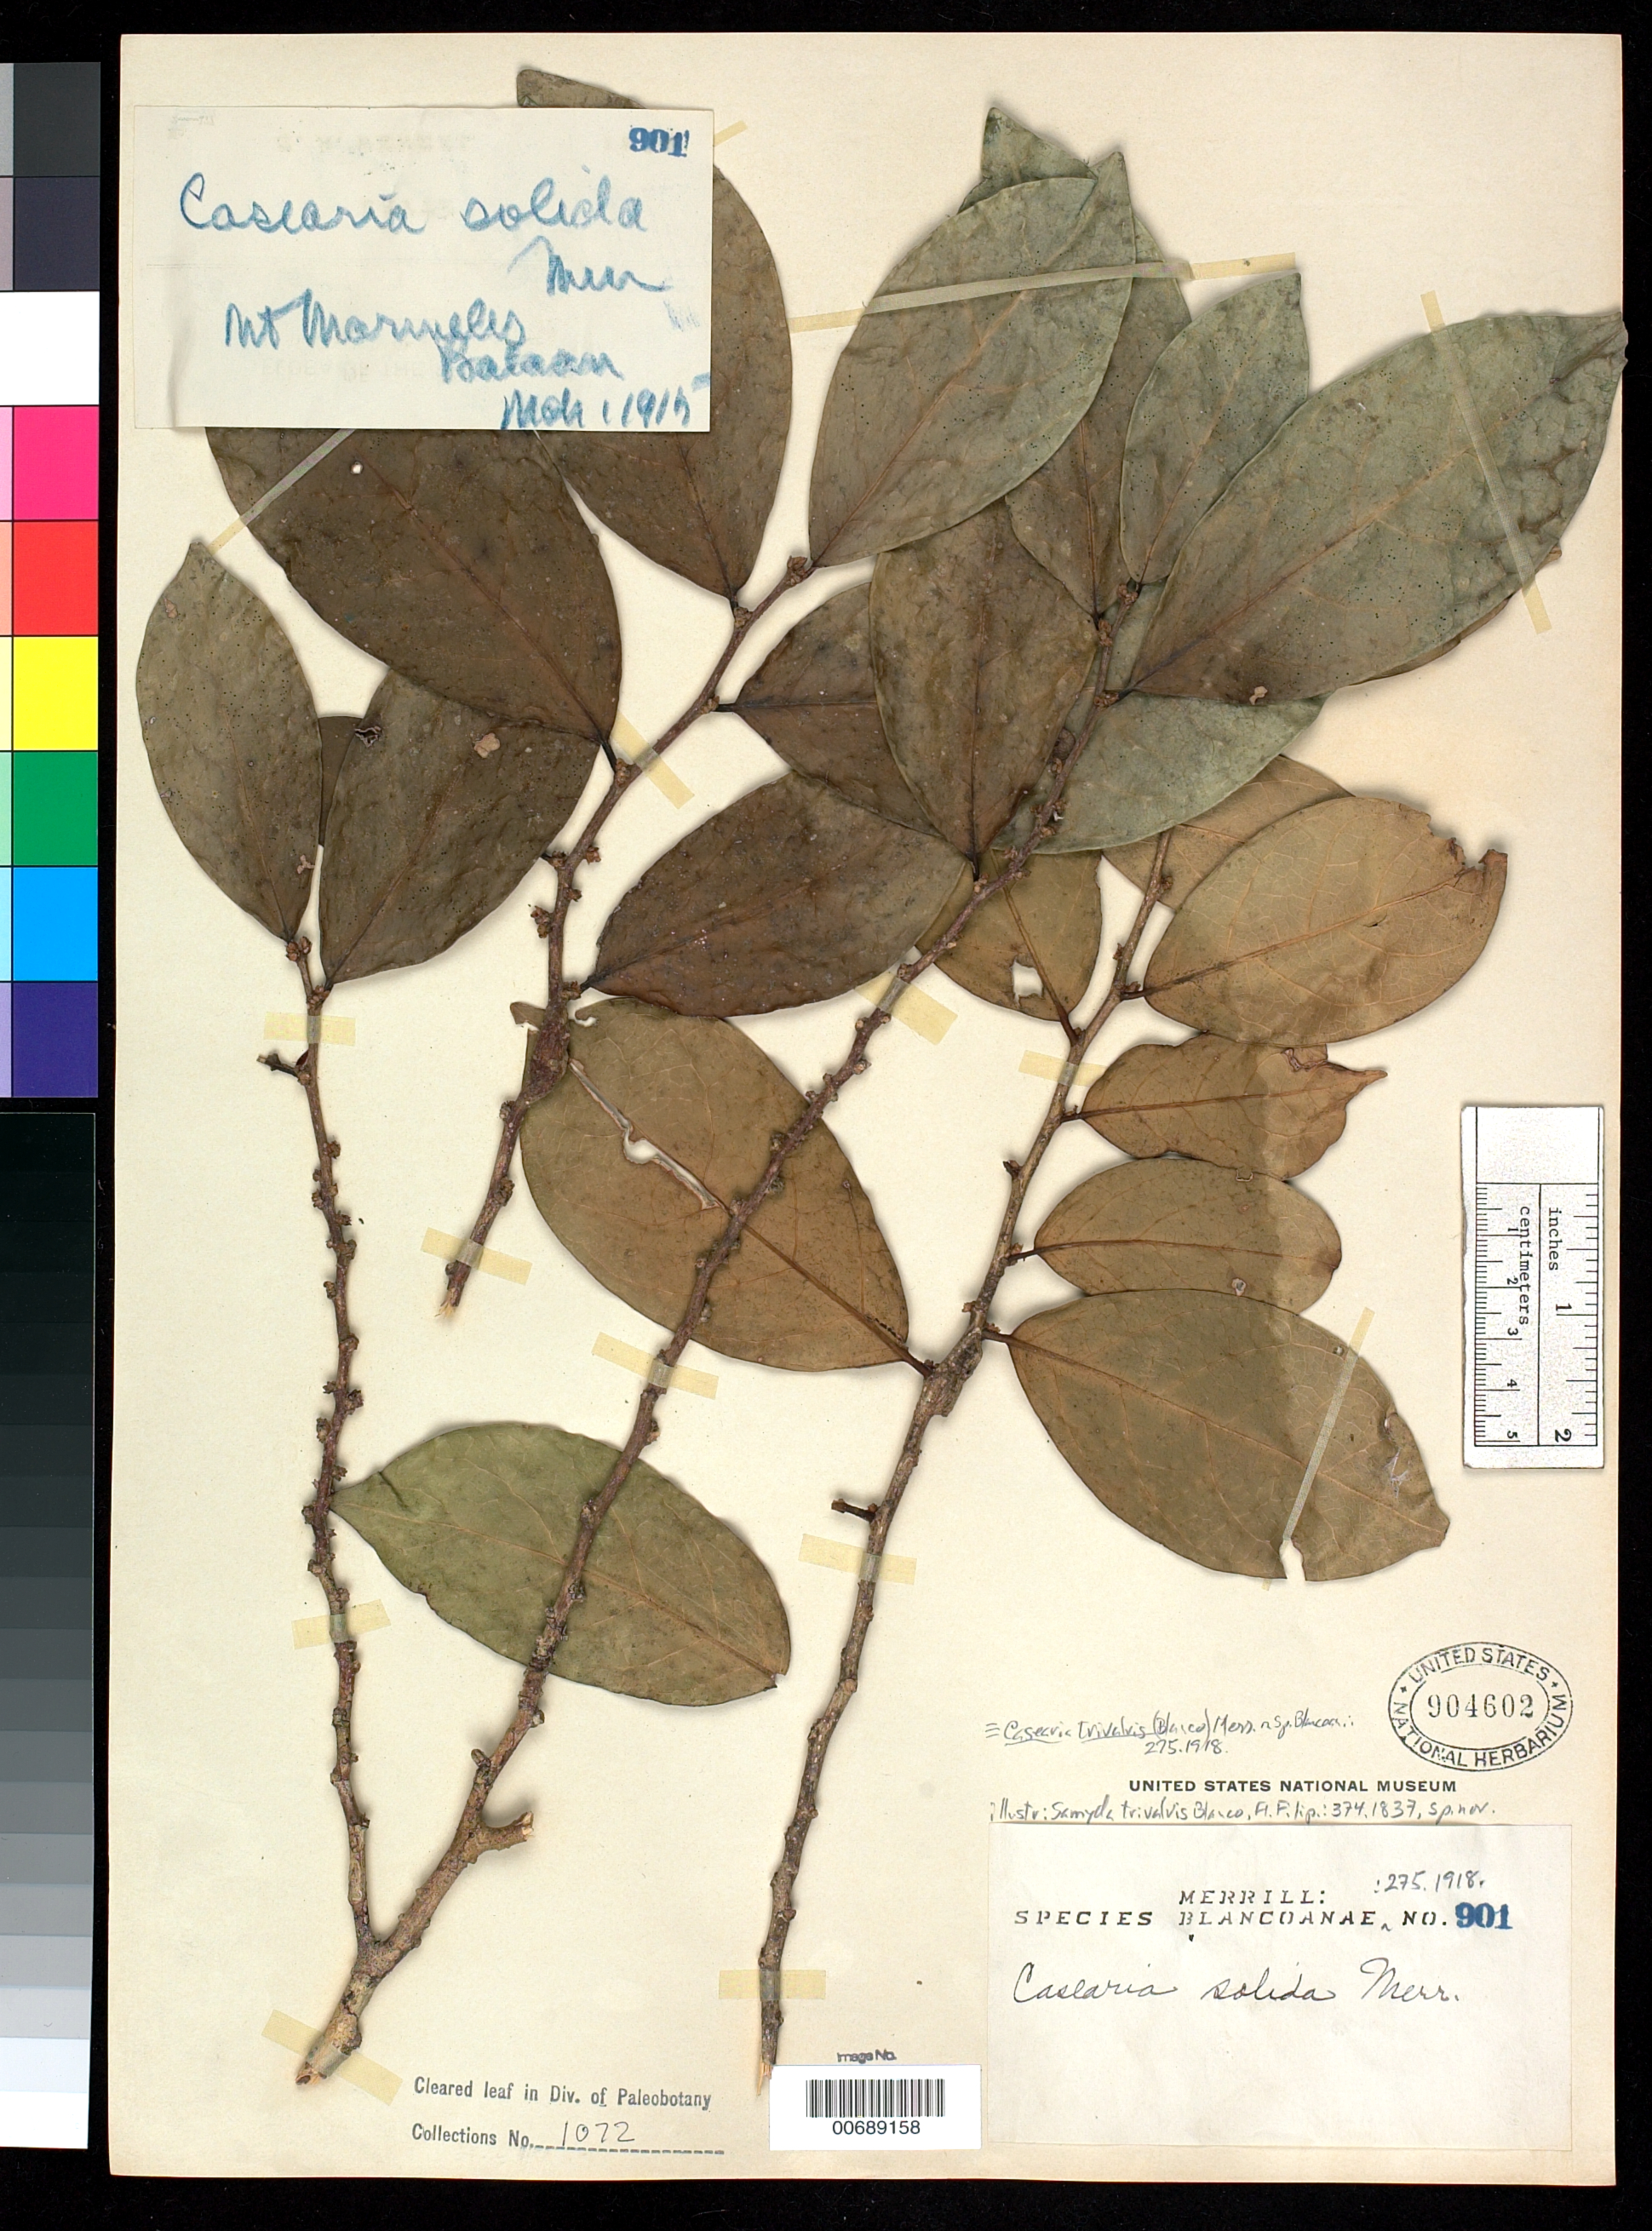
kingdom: Plantae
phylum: Tracheophyta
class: Magnoliopsida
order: Malpighiales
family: Salicaceae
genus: Casearia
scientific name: Casearia trivalvis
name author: (Blanco) Merr.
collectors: E. D. Merrill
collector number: Sp. Blancoan. 0901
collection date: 1915-03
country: Philippines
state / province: Central Luzon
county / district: Bataan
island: Luzon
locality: Mt. Mariveles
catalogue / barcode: US 904602